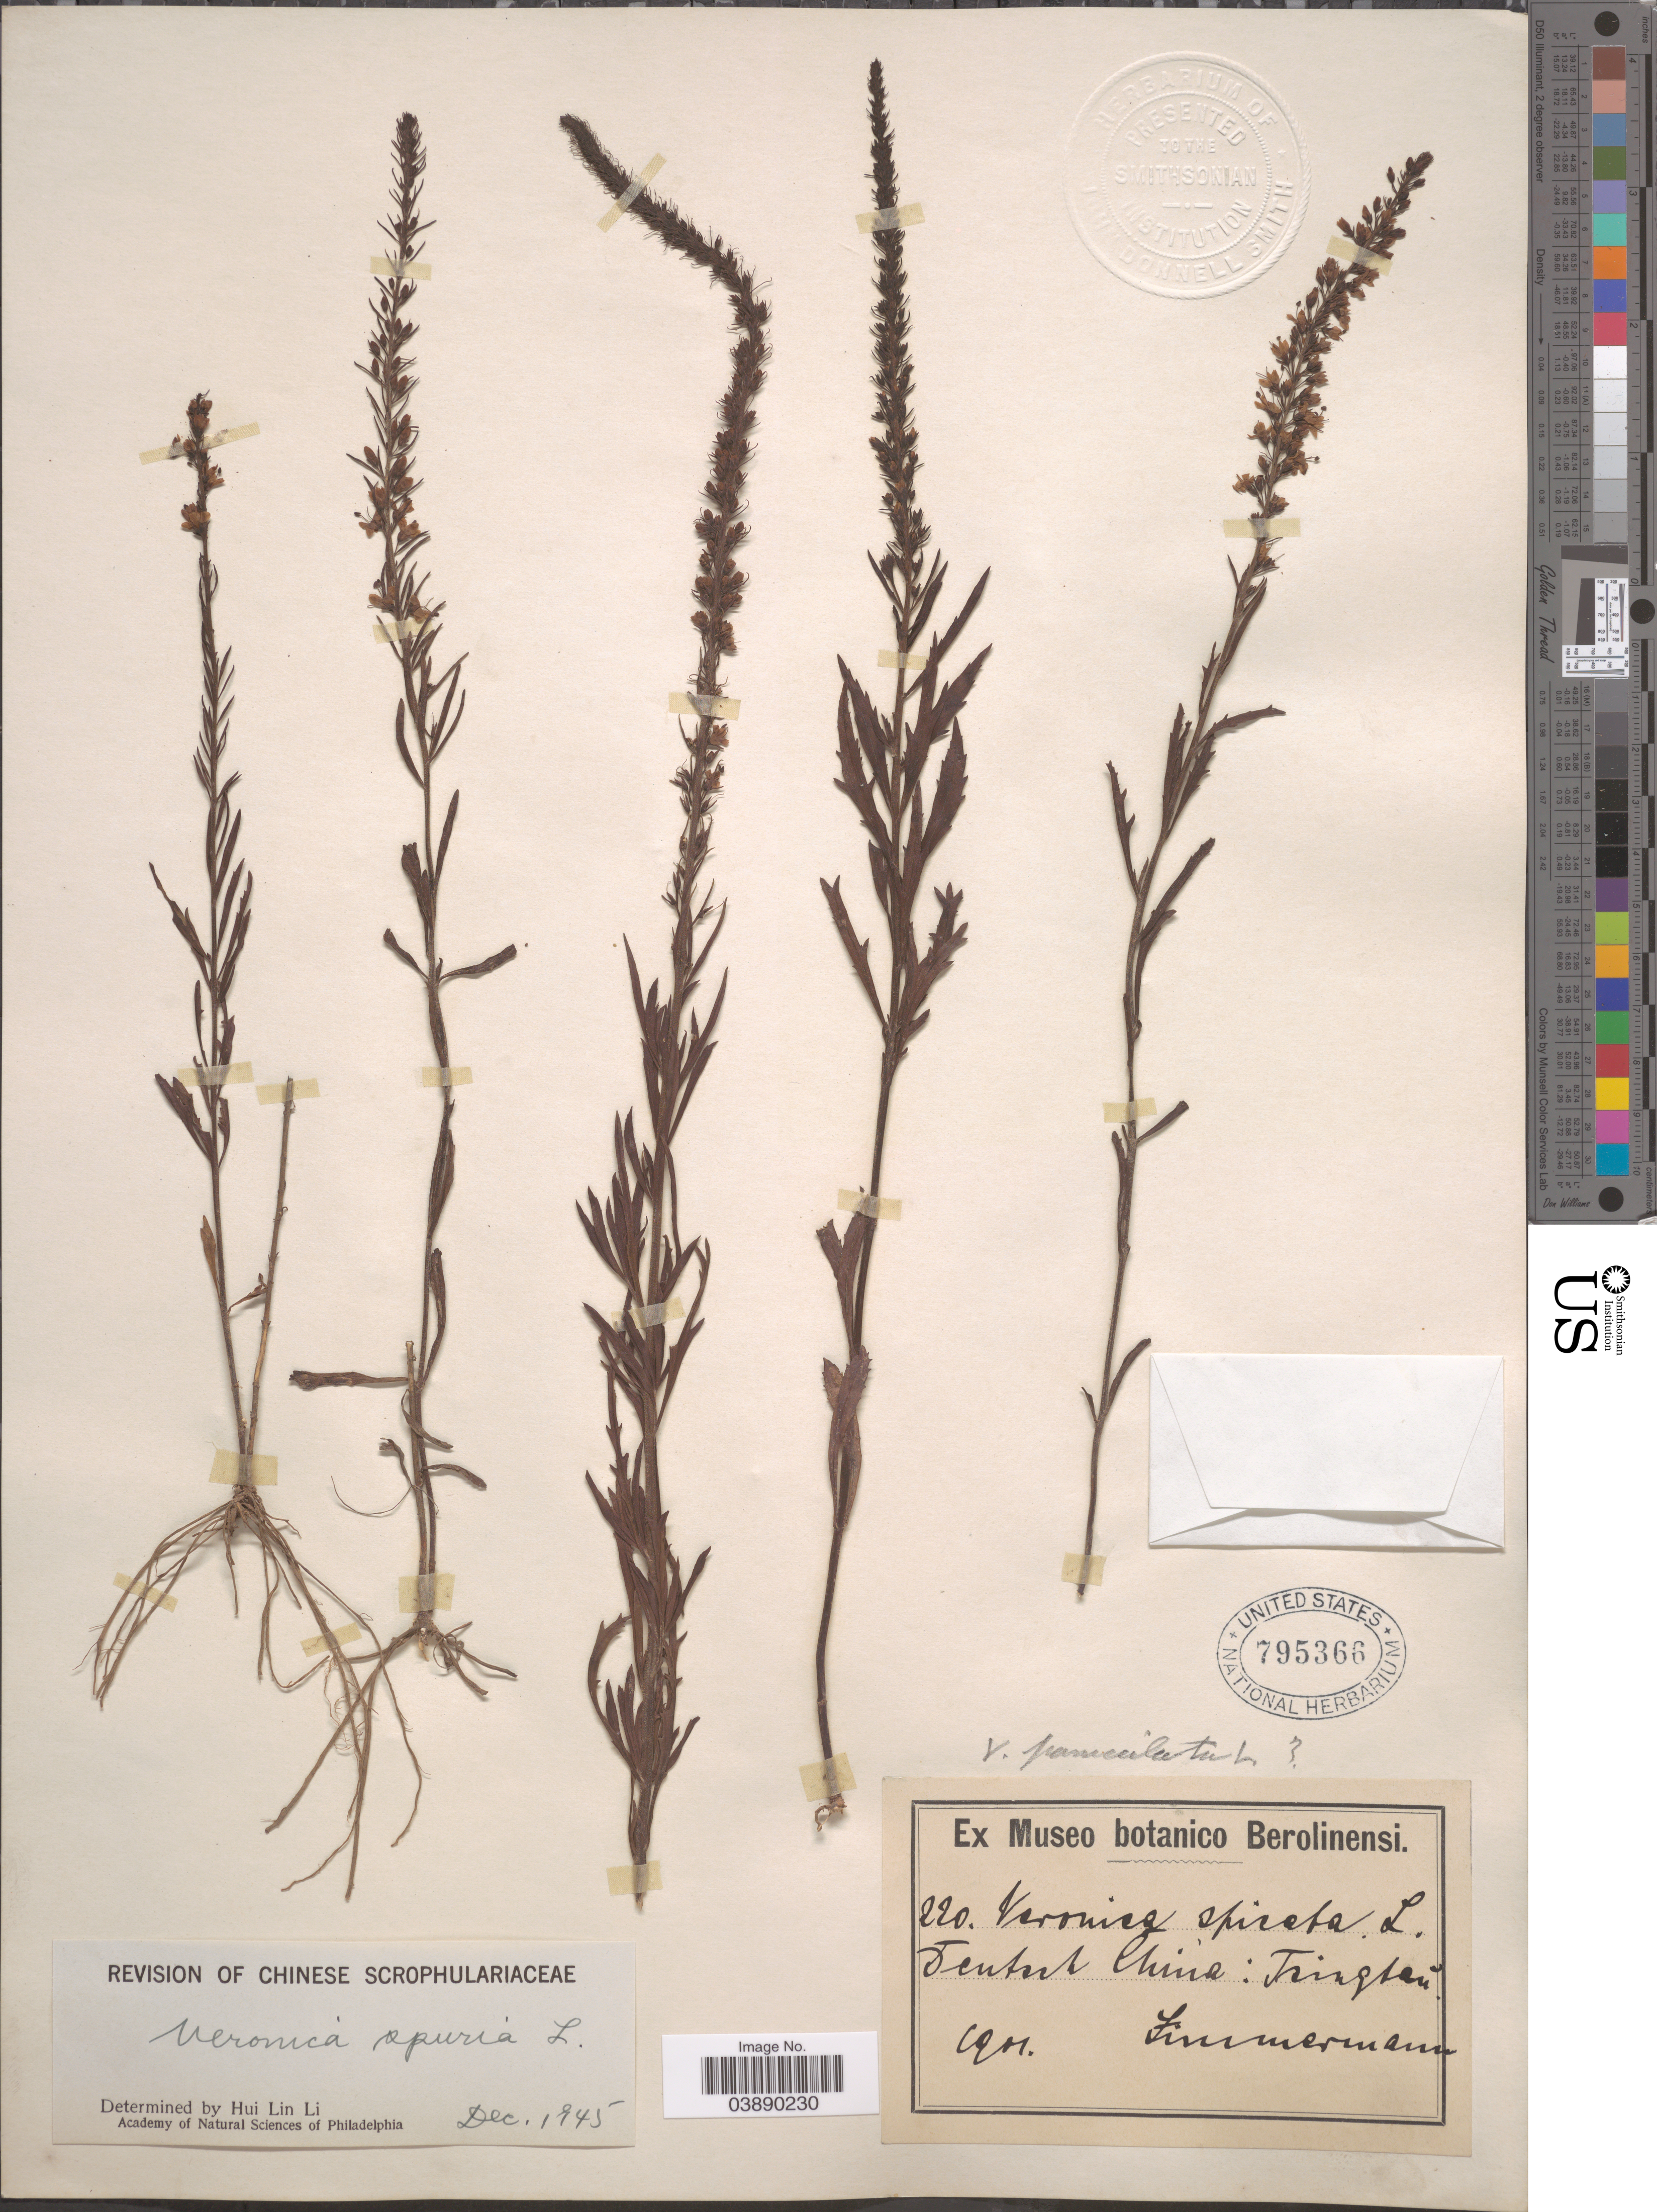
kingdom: Plantae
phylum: Tracheophyta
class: Magnoliopsida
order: Lamiales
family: Plantaginaceae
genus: Veronica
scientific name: Veronica linariifolia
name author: Pall. ex Link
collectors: -. Zimmermann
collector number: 220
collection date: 1901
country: China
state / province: Shandong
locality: Deutsch China: Tsingtau.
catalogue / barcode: US 795366